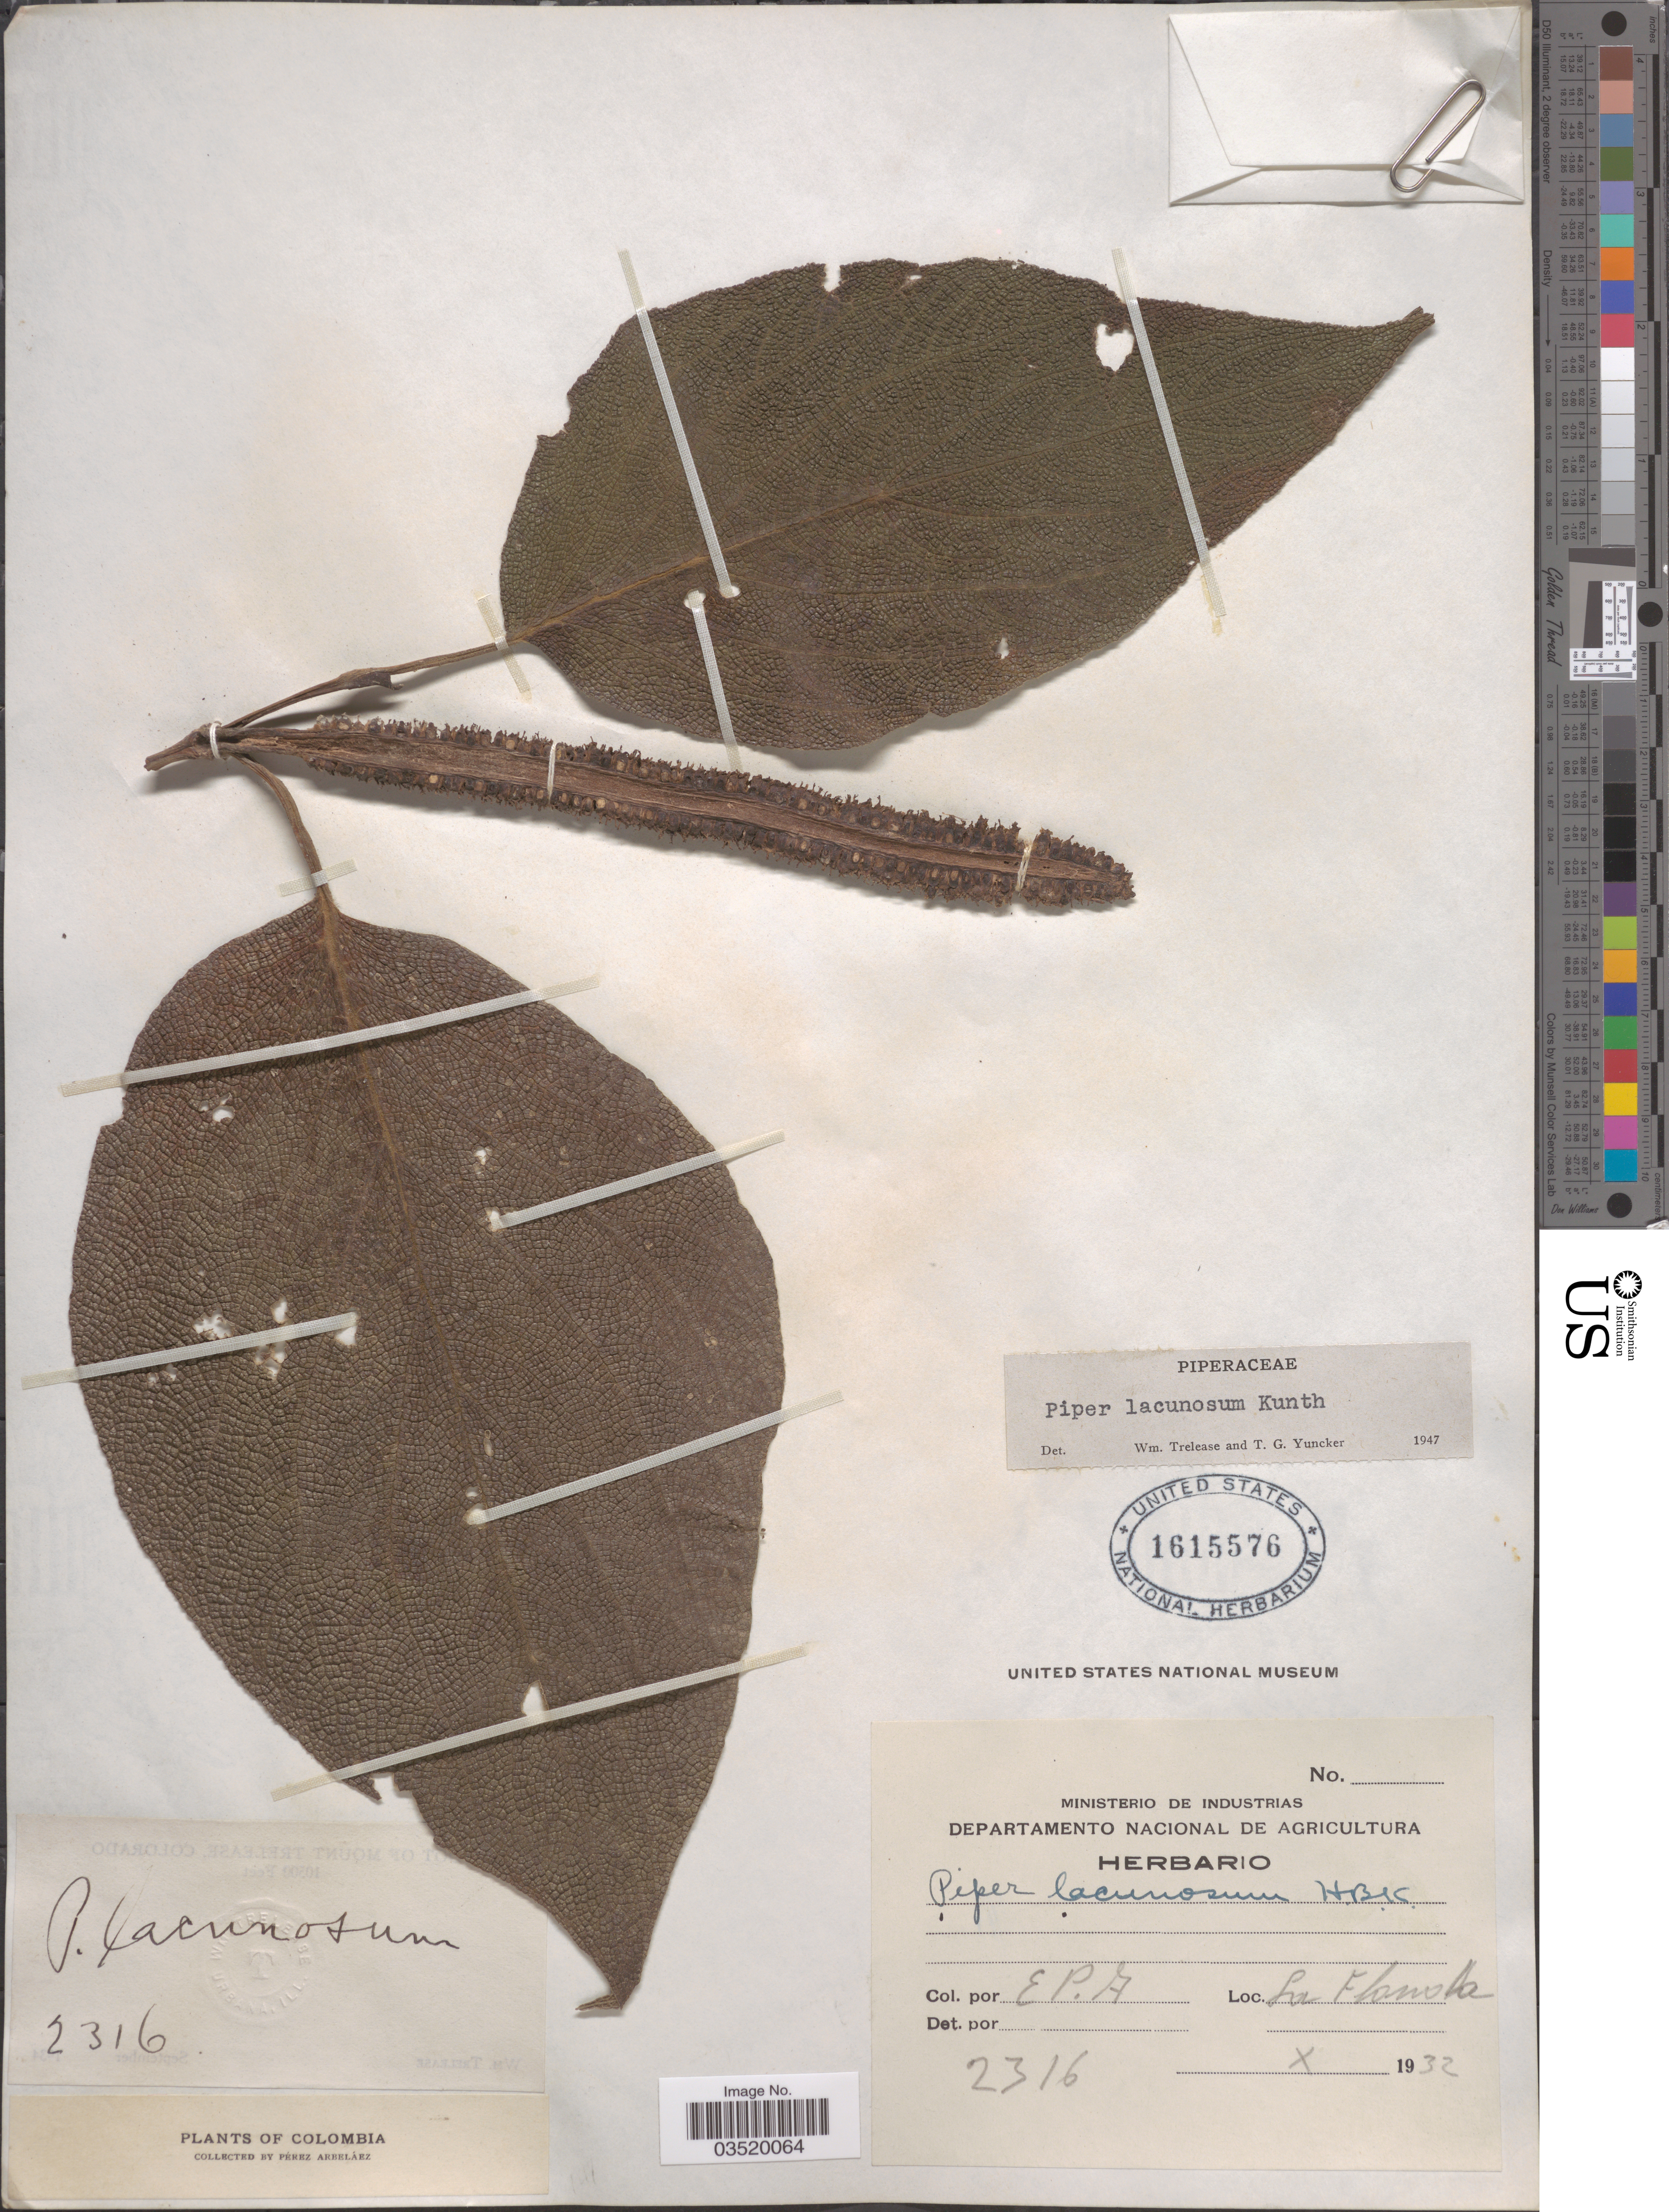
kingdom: Plantae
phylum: Tracheophyta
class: Magnoliopsida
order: Piperales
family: Piperaceae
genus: Piper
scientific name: Piper lacunosum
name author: Kunth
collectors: E. Pérez Arbeláez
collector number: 2316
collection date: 1932-10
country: Colombia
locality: La Florida.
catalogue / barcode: US 1615576